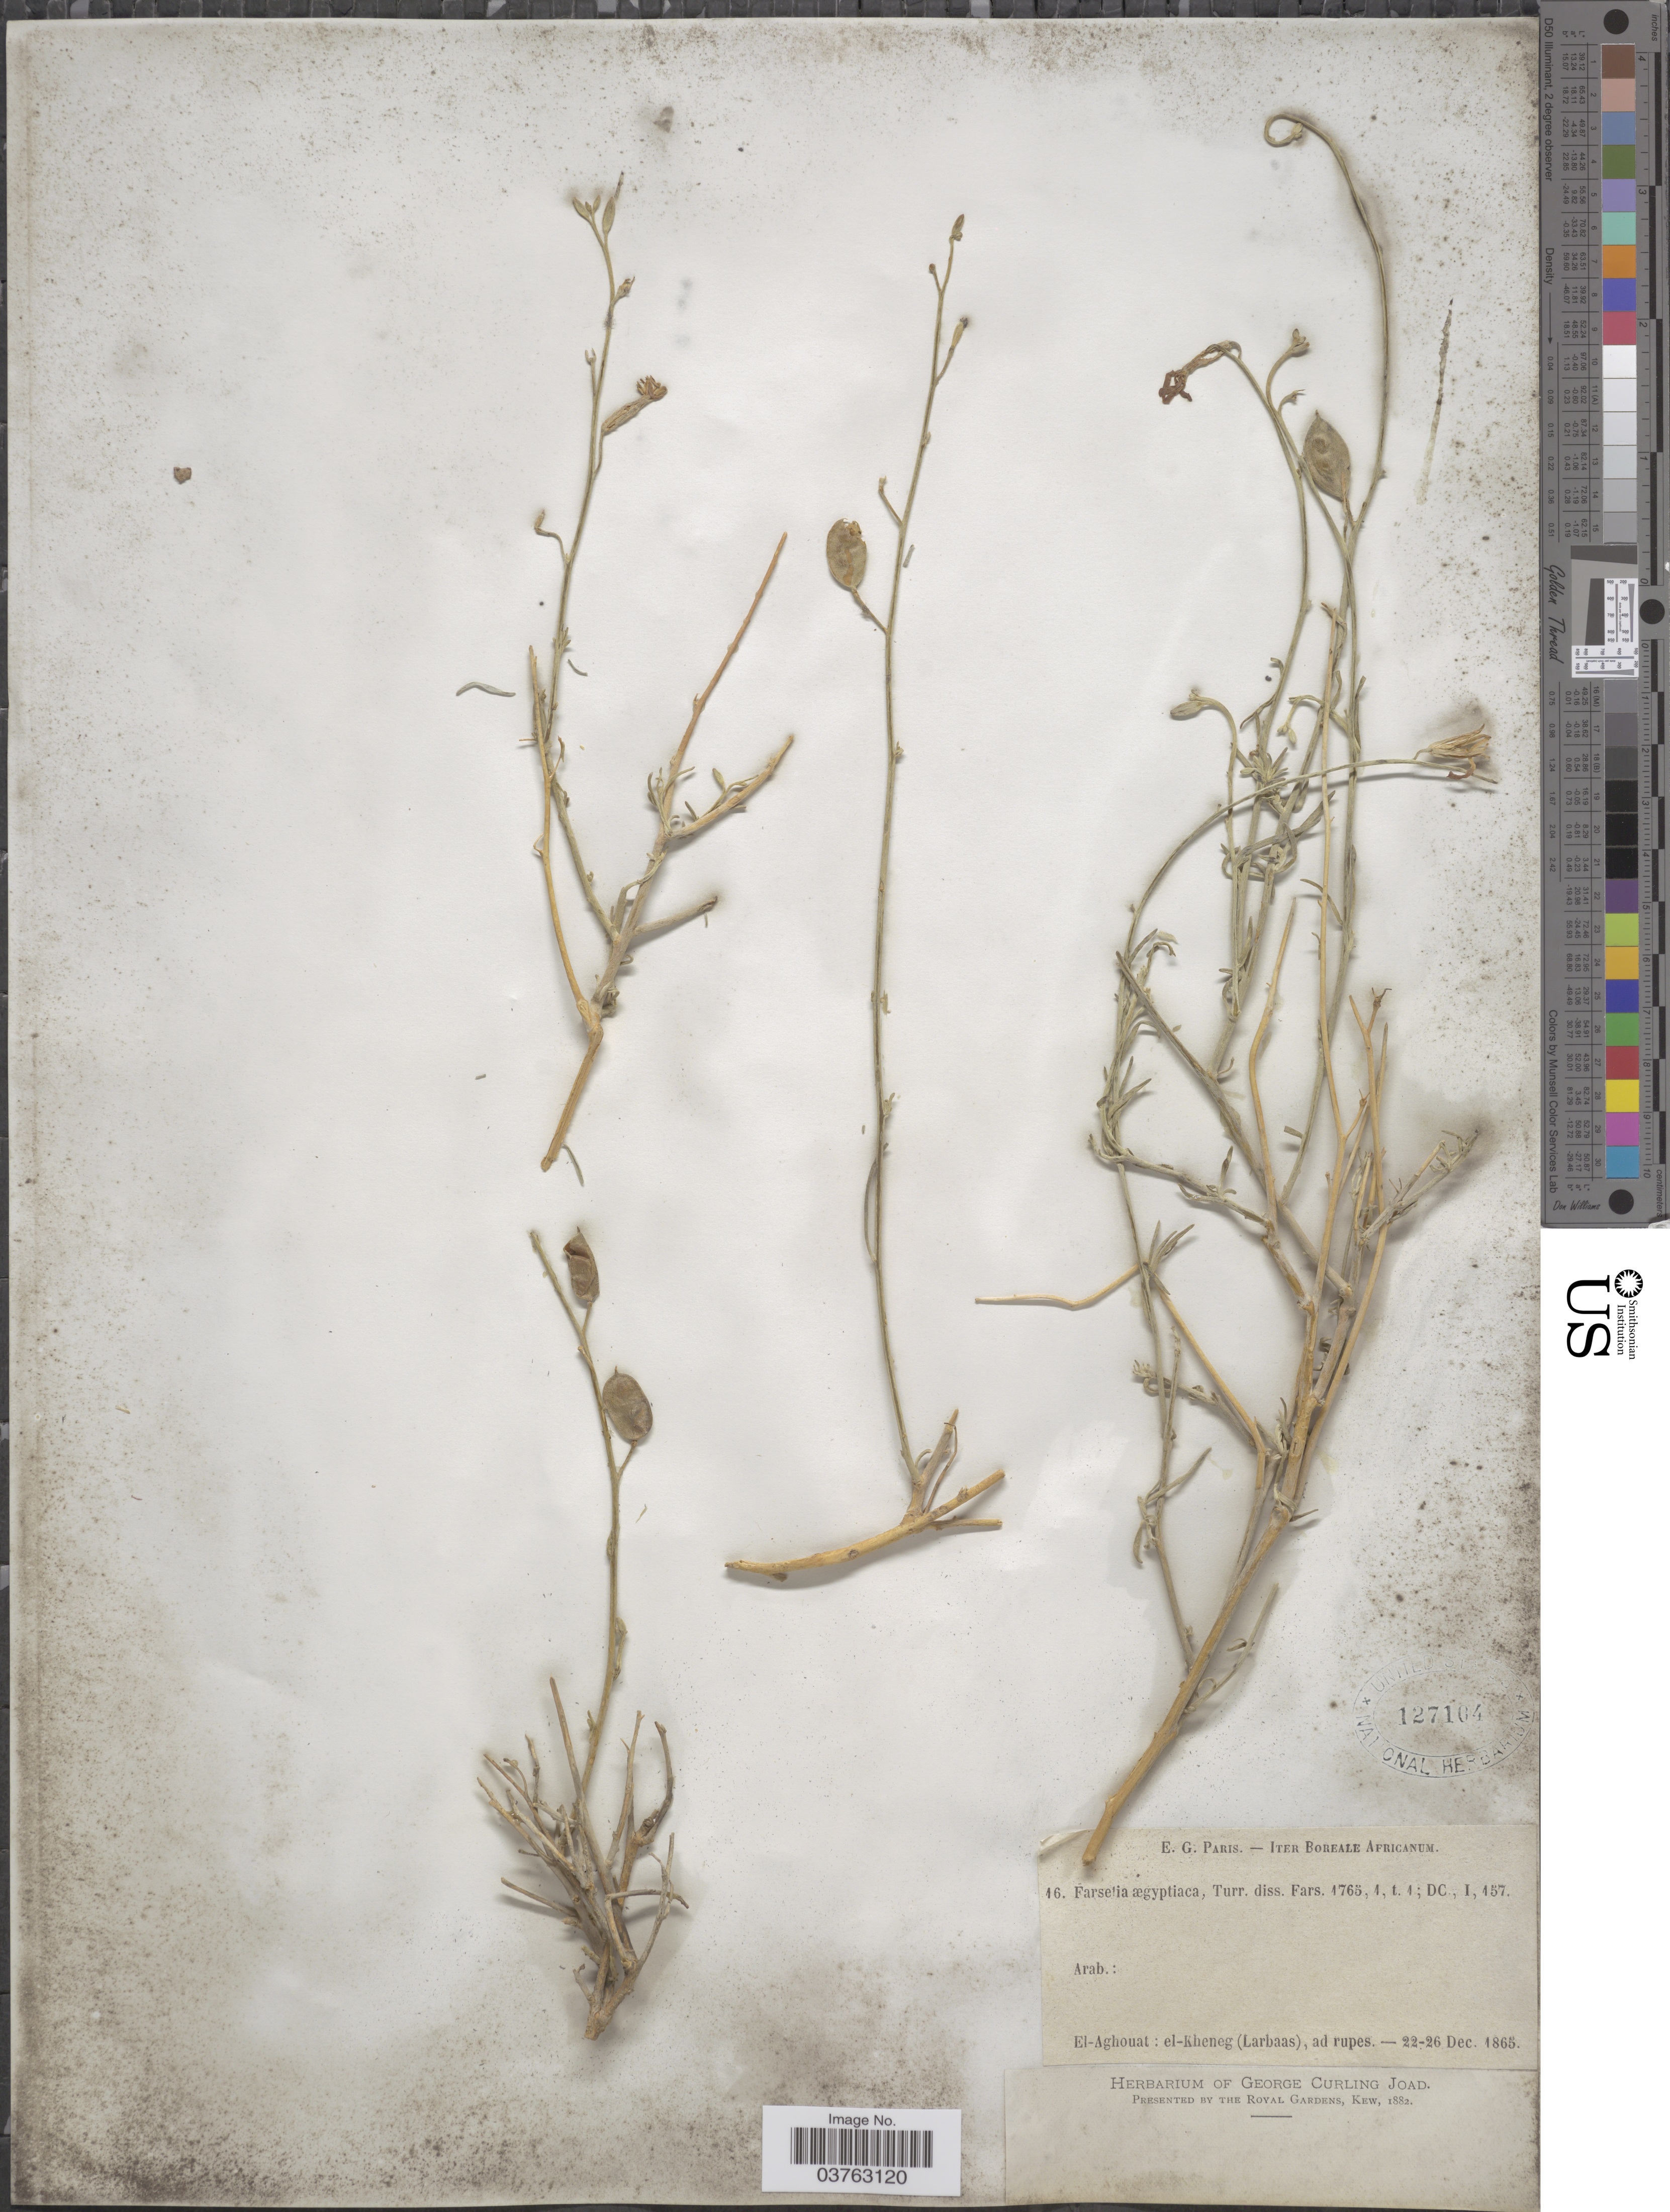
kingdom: Plantae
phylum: Tracheophyta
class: Magnoliopsida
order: Brassicales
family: Brassicaceae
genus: Farsetia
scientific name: Farsetia aegyptia subsp. aegyptia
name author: Turra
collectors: Paris, E.G.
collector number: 16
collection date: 1865-12-22/1865-12-26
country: Algeria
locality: Iter Boreale Africanum. Arab.: El-Aghouat: el-Kheneg (Larbaas), ad rupes.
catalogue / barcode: US 127104